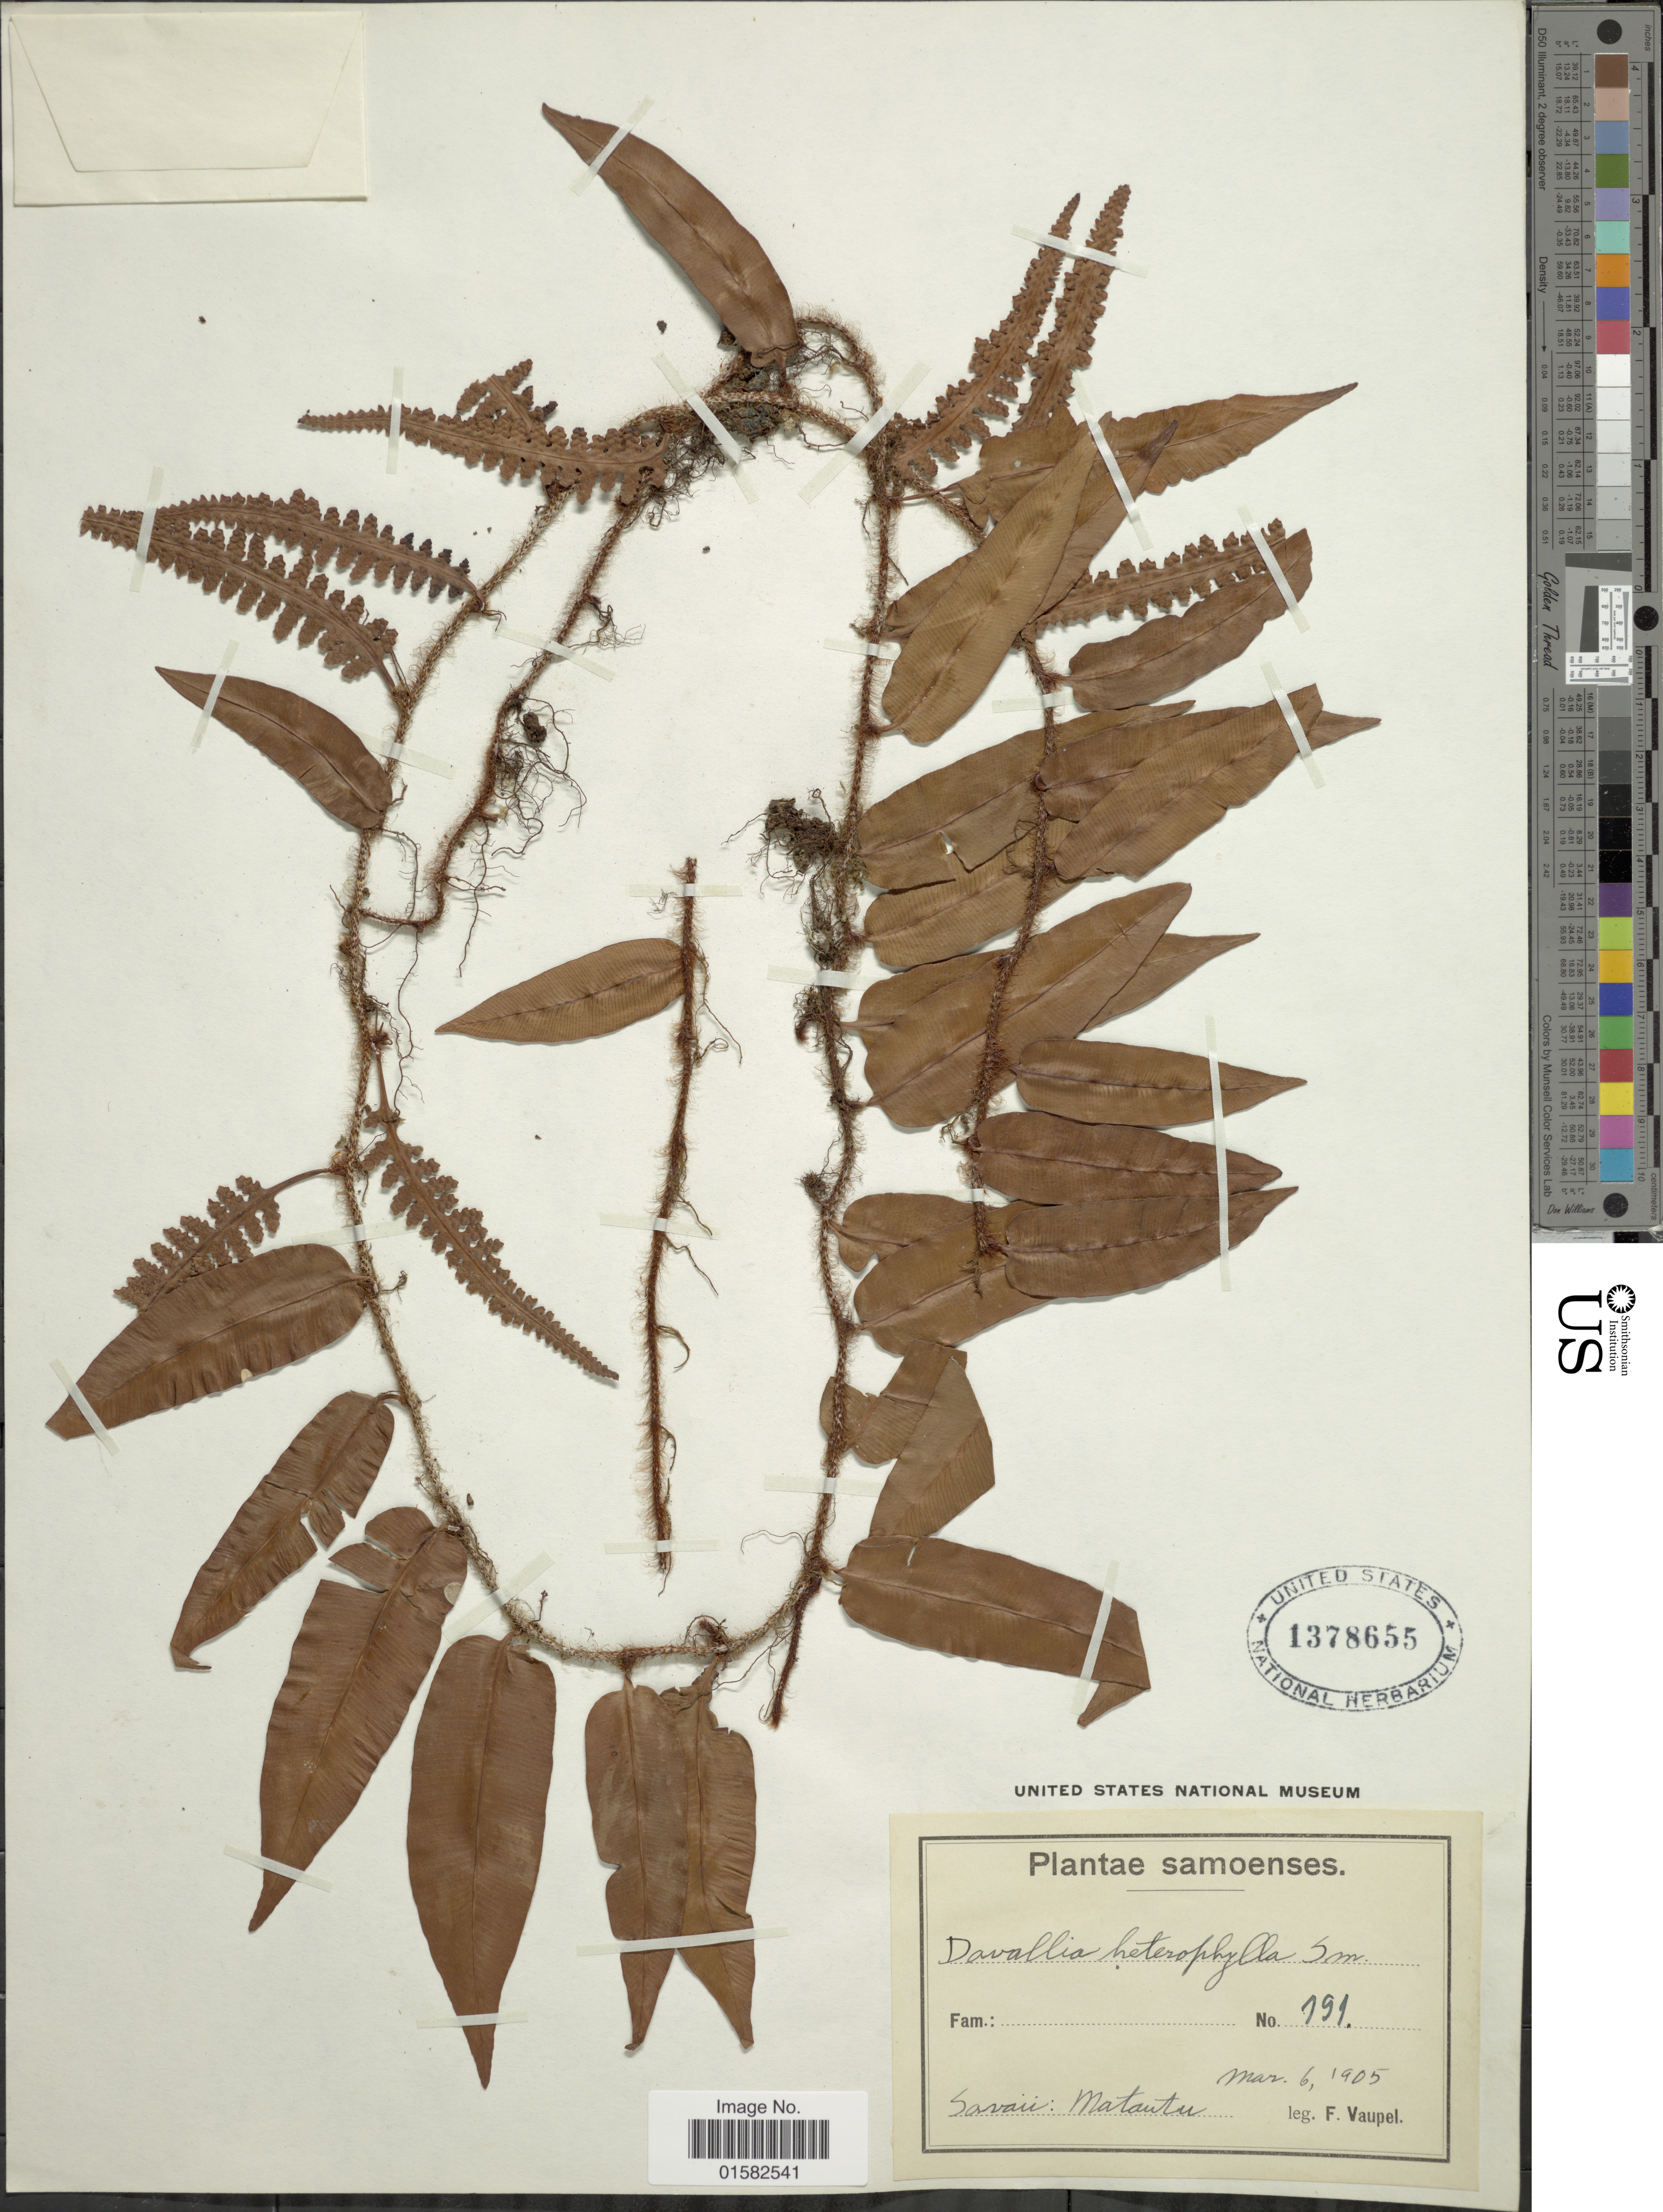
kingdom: Plantae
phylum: Tracheophyta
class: Polypodiopsida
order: Polypodiales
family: Davalliaceae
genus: Humata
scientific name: Humata heterophylla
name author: (Sm.) Desv.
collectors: F. Vaupel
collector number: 191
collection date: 1905-03-06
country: Samoa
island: Savai'i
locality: Savaii, Matautu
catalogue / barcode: US 1378655